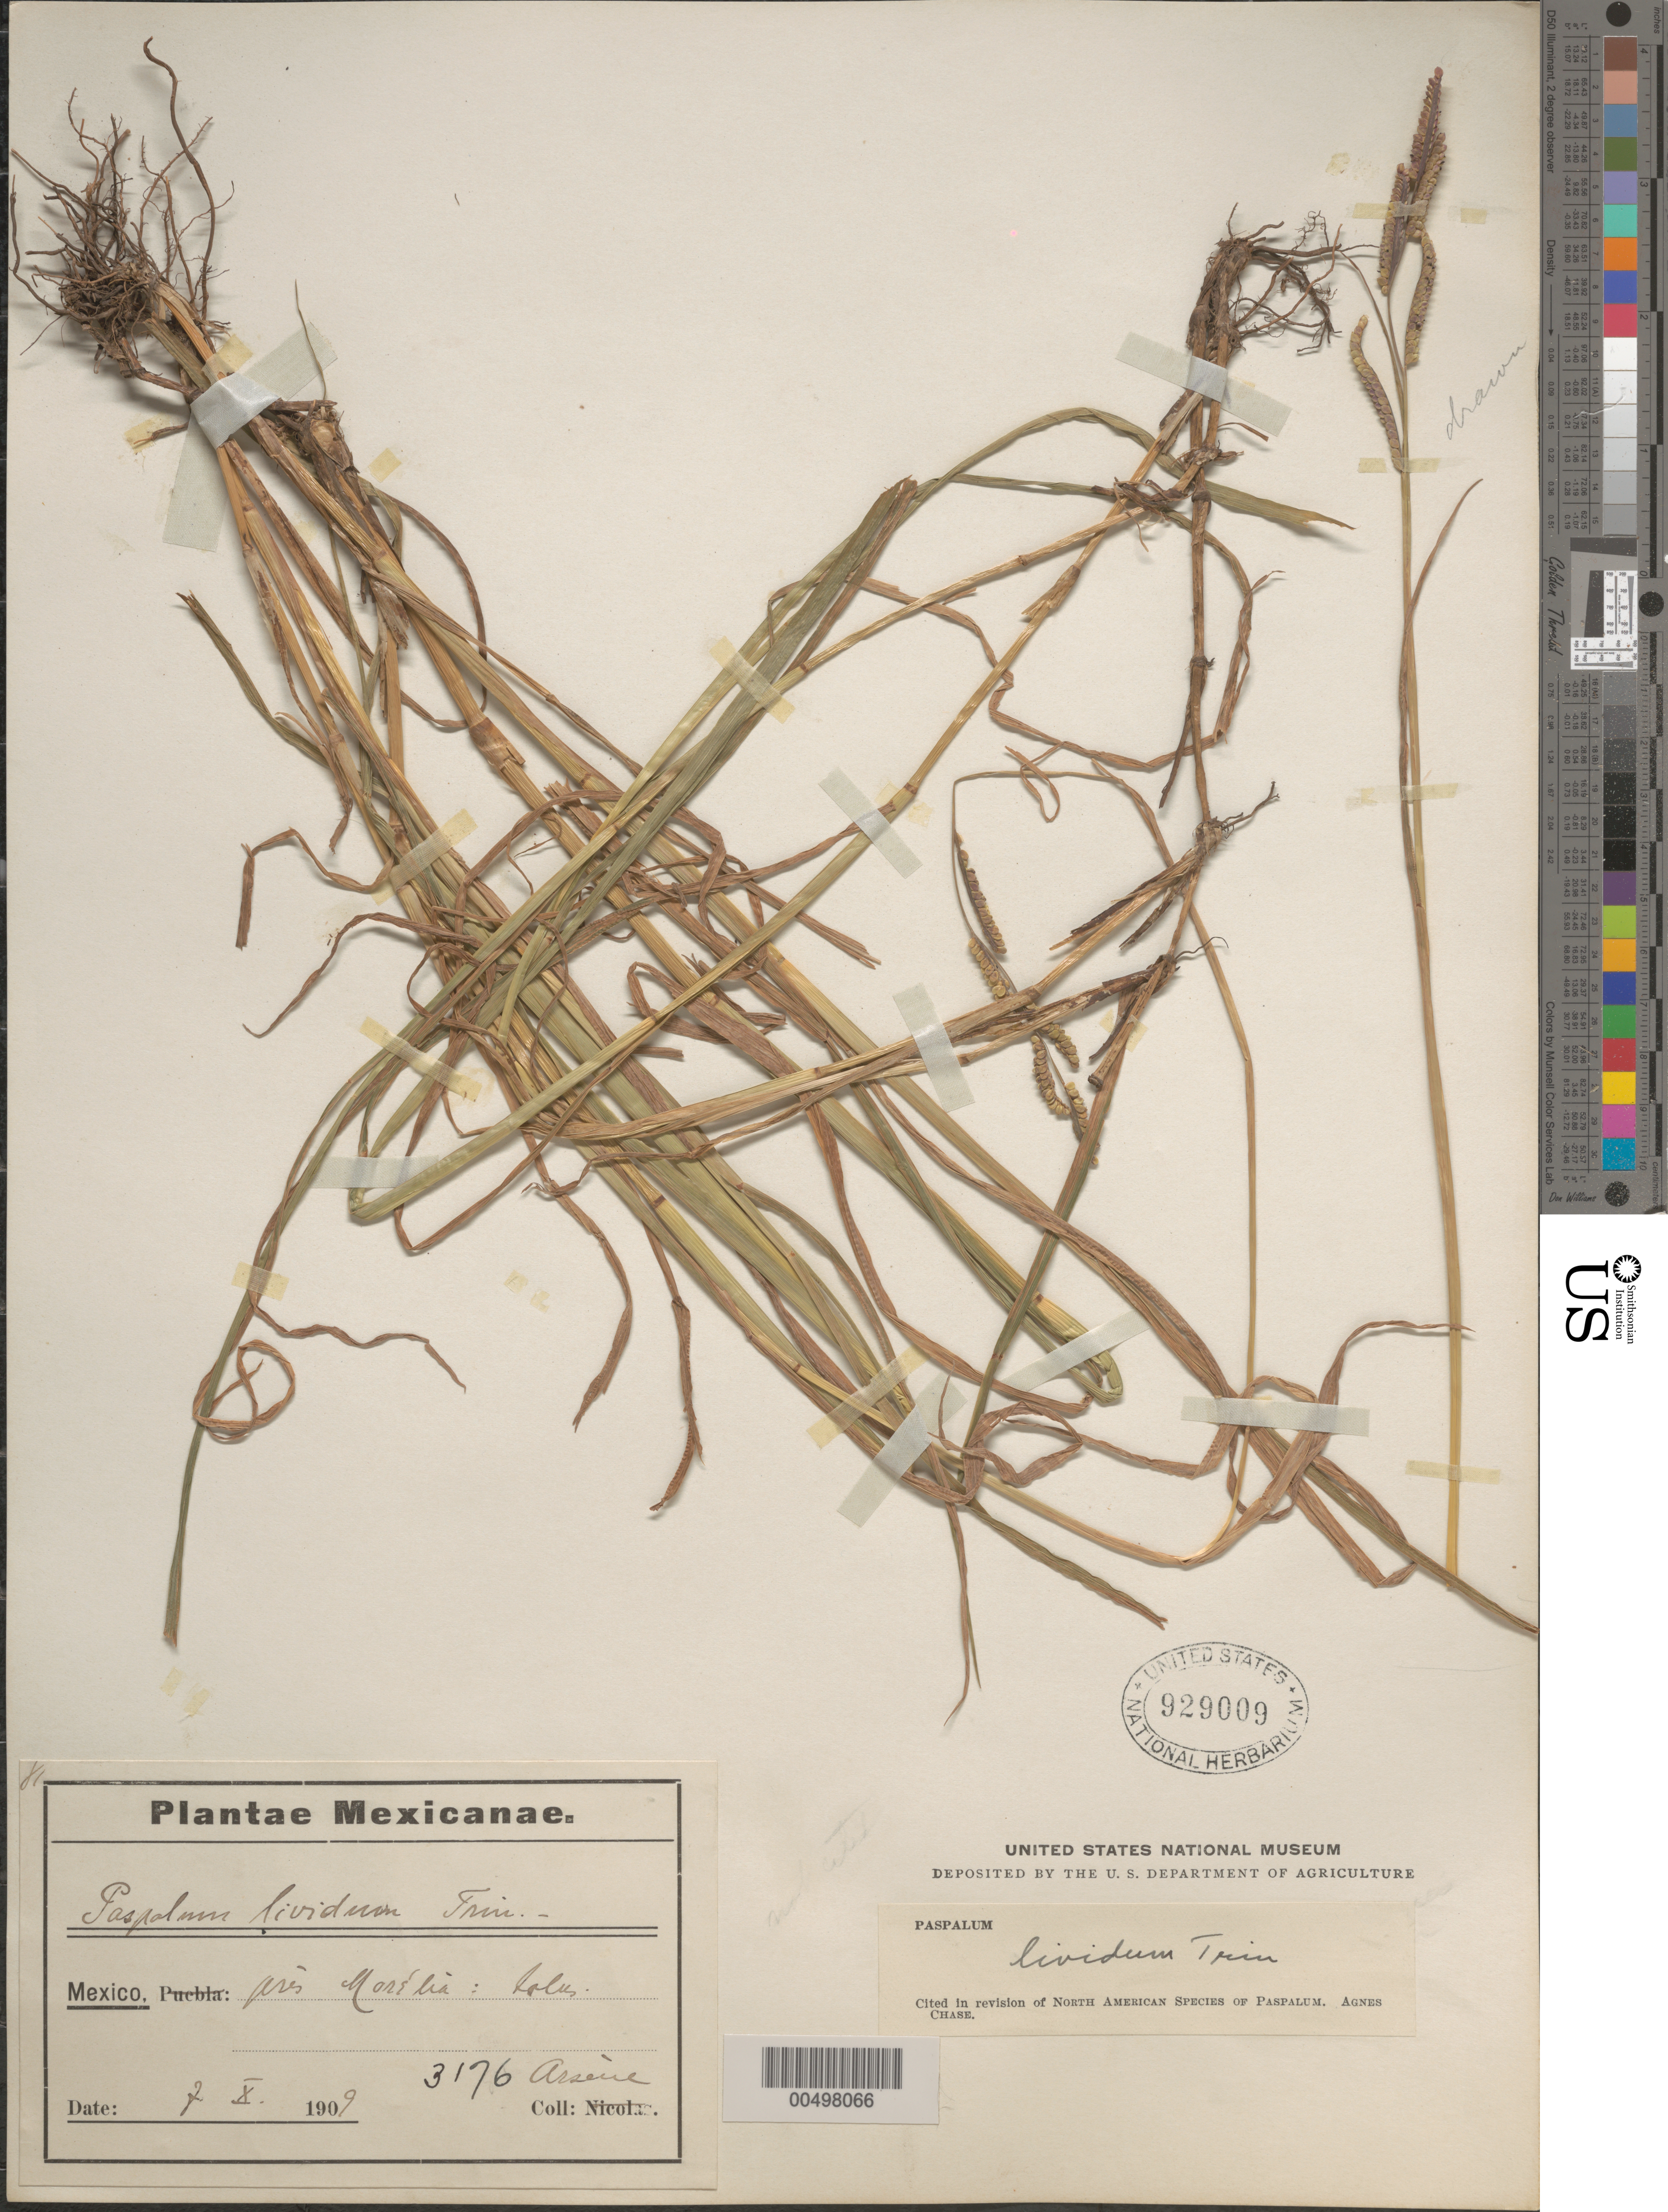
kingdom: Plantae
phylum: Tracheophyta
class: Liliopsida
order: Poales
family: Poaceae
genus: Paspalum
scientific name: Paspalum lividum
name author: Trin. in Schltdl.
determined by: Chase, [M.] Agnes, (US)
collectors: Bro. G. Arsène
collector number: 3176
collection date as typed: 7 Oct 1909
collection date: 1909-10-07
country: Mexico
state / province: Michoacán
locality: Morelia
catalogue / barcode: US 929009